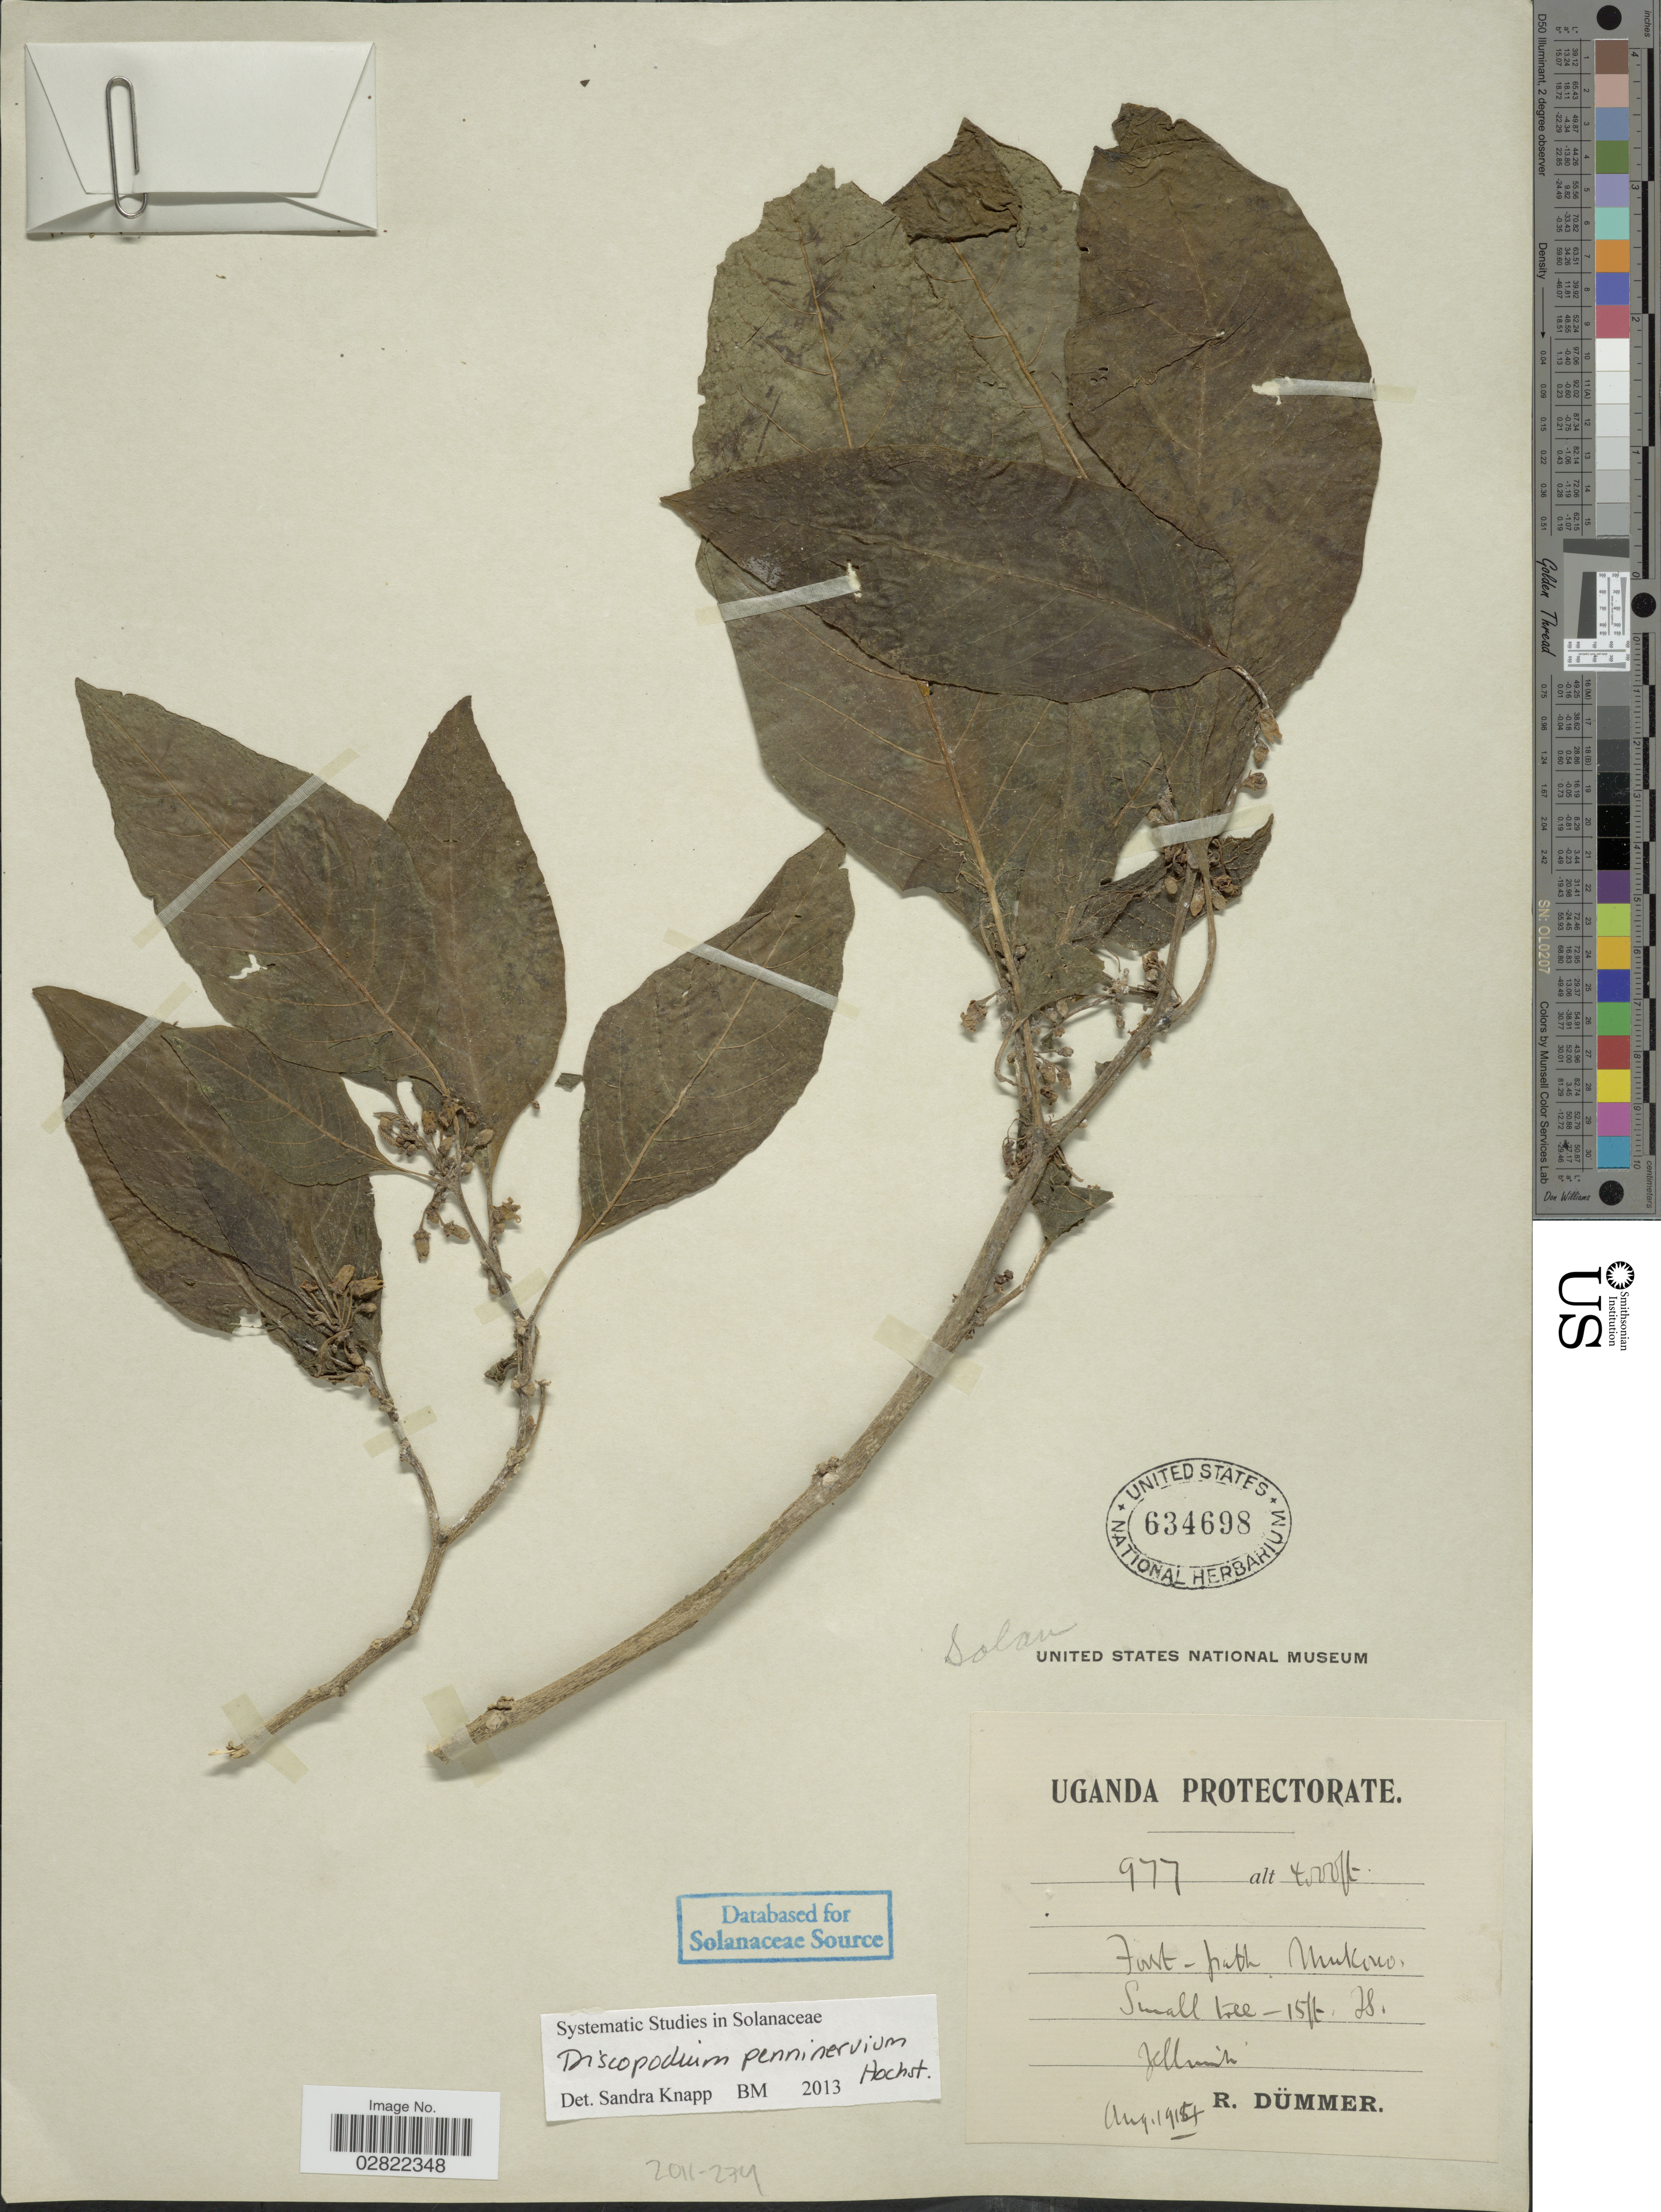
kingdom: Plantae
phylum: Tracheophyta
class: Magnoliopsida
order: Solanales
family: Solanaceae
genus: Discopodium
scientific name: Discopodium penninervium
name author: Hochst.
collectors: R. A. Dümmer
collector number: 977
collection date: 1914-08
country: Uganda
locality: Uganda Protectorate, Mukono.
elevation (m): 1219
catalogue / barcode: US 634698